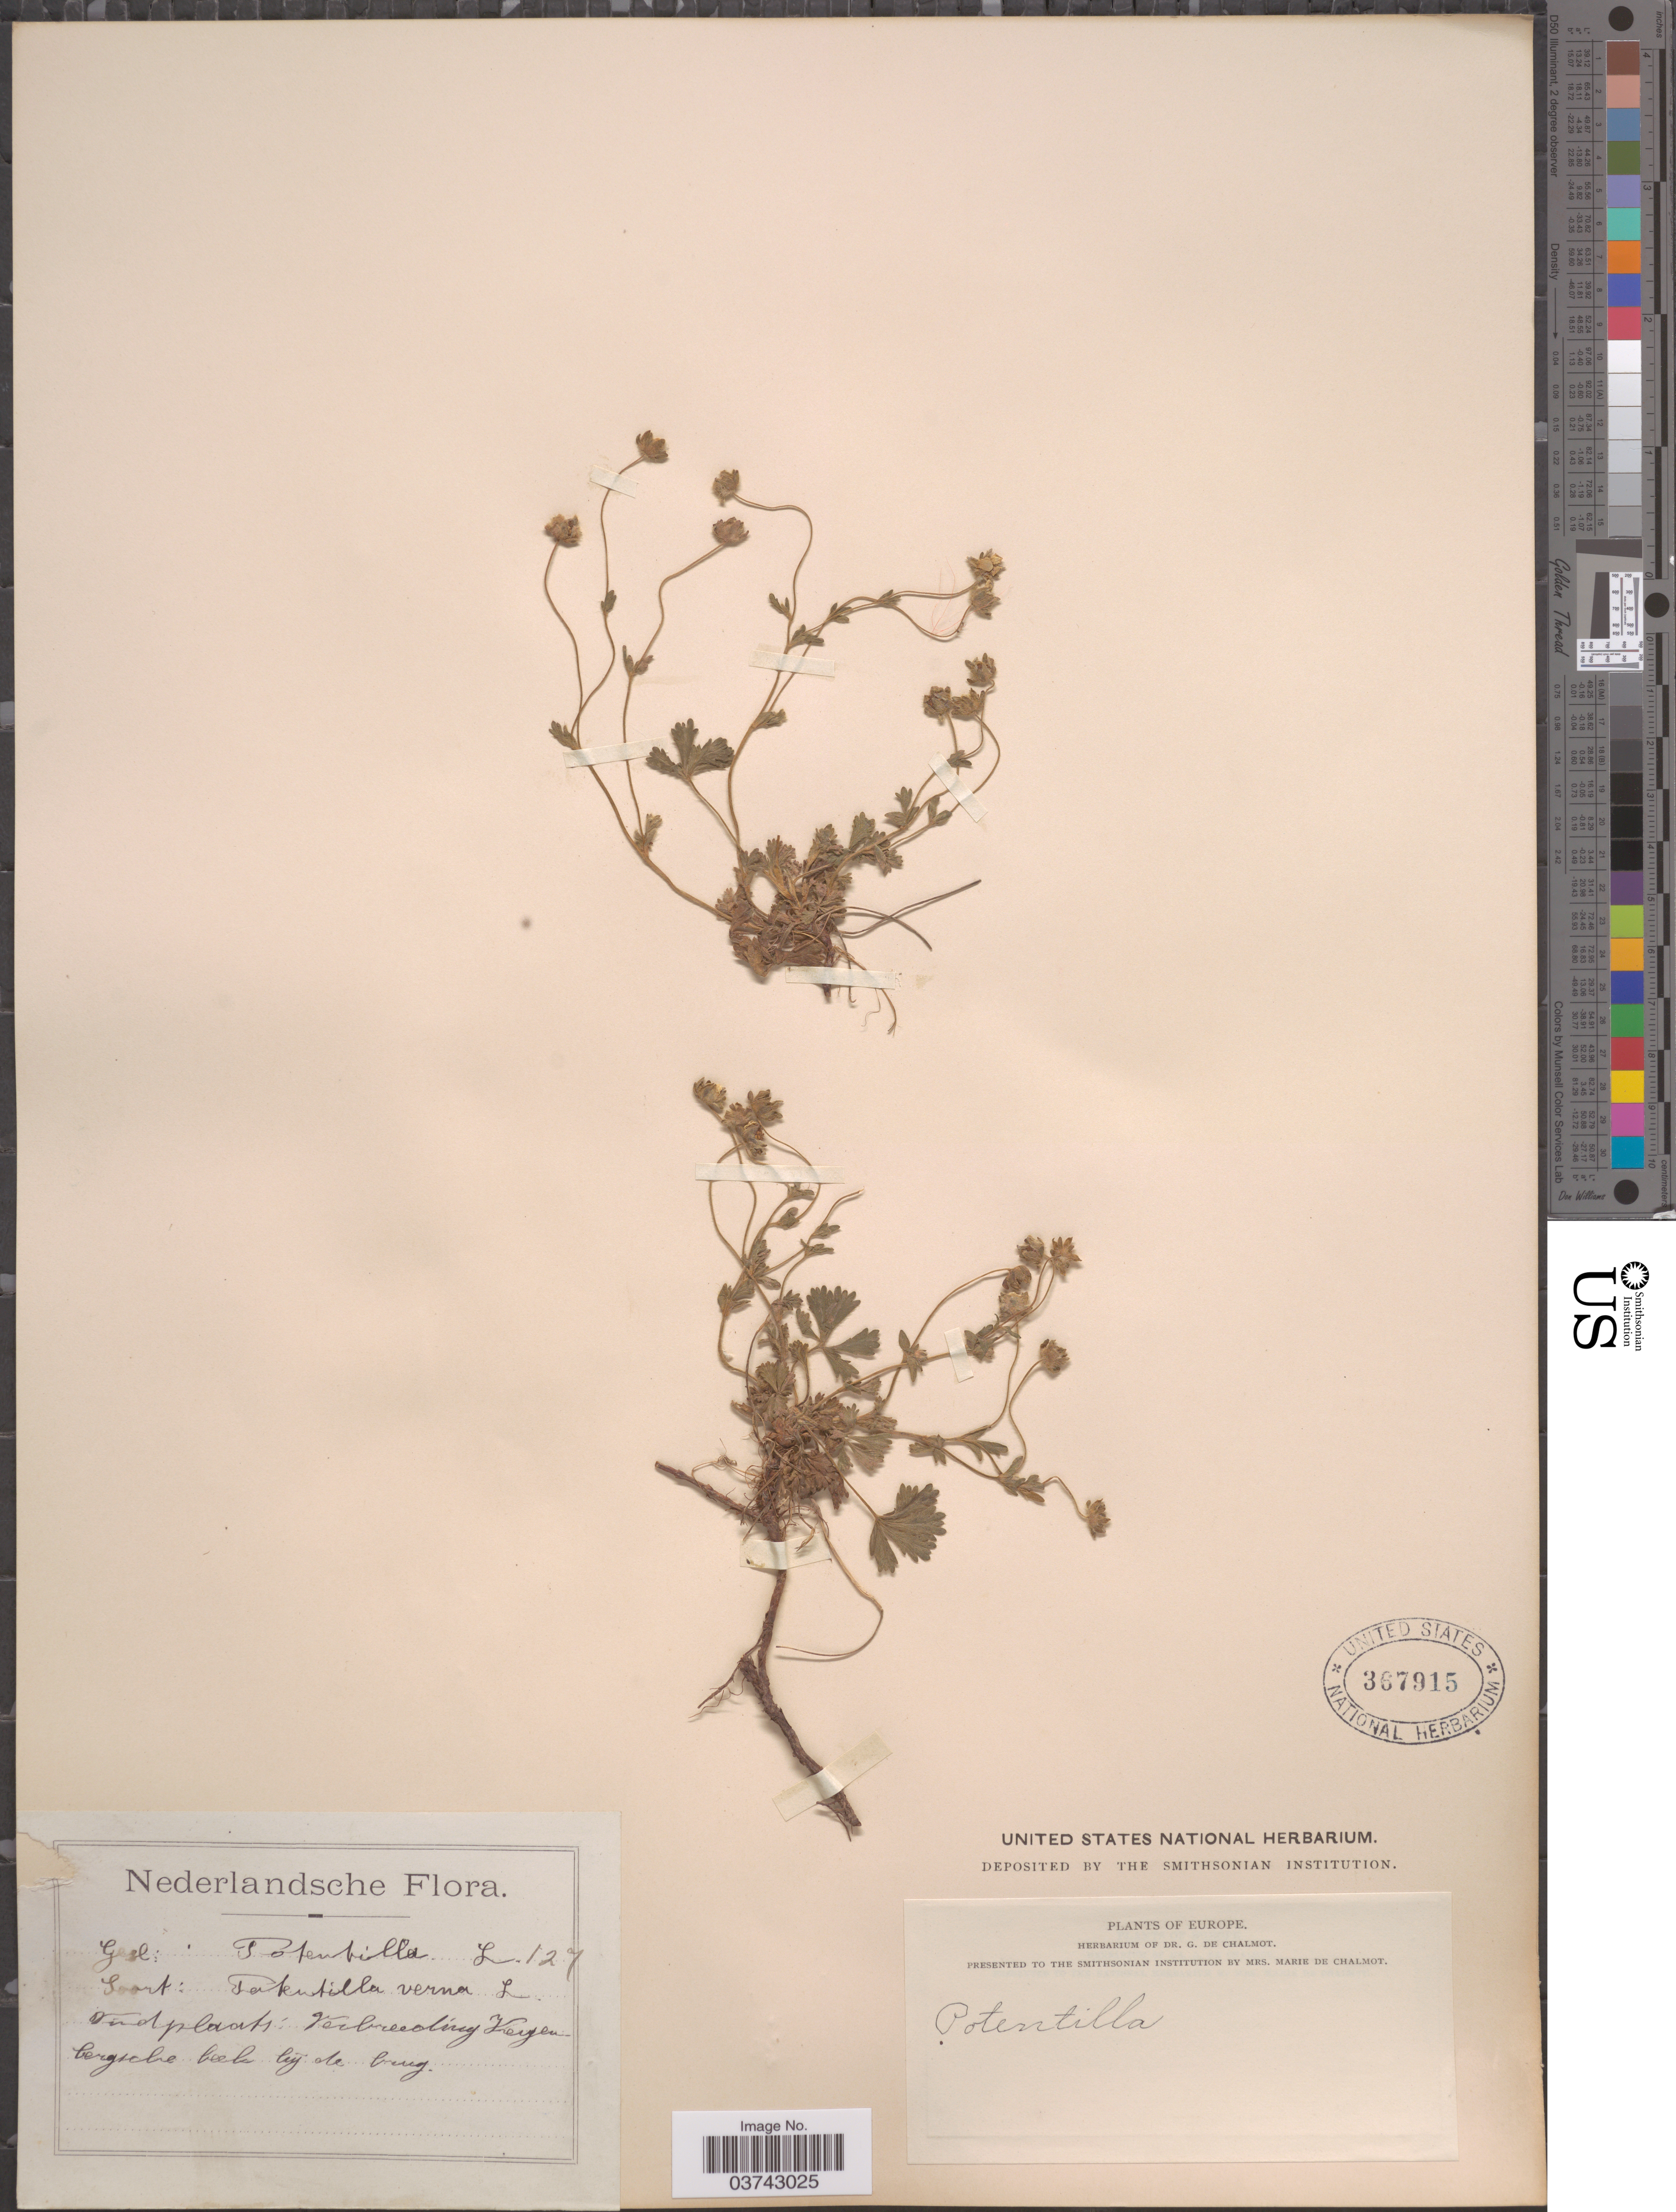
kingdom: Plantae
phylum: Tracheophyta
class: Magnoliopsida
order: Rosales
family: Rosaceae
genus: Potentilla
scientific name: Potentilla verna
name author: L.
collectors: ex herb. G. de Chalmot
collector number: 127?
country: Netherlands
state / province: Gelderland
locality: Nederlandsche. Verbreeding Vreijenbergsche beek bij de brug.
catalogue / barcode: US 367915